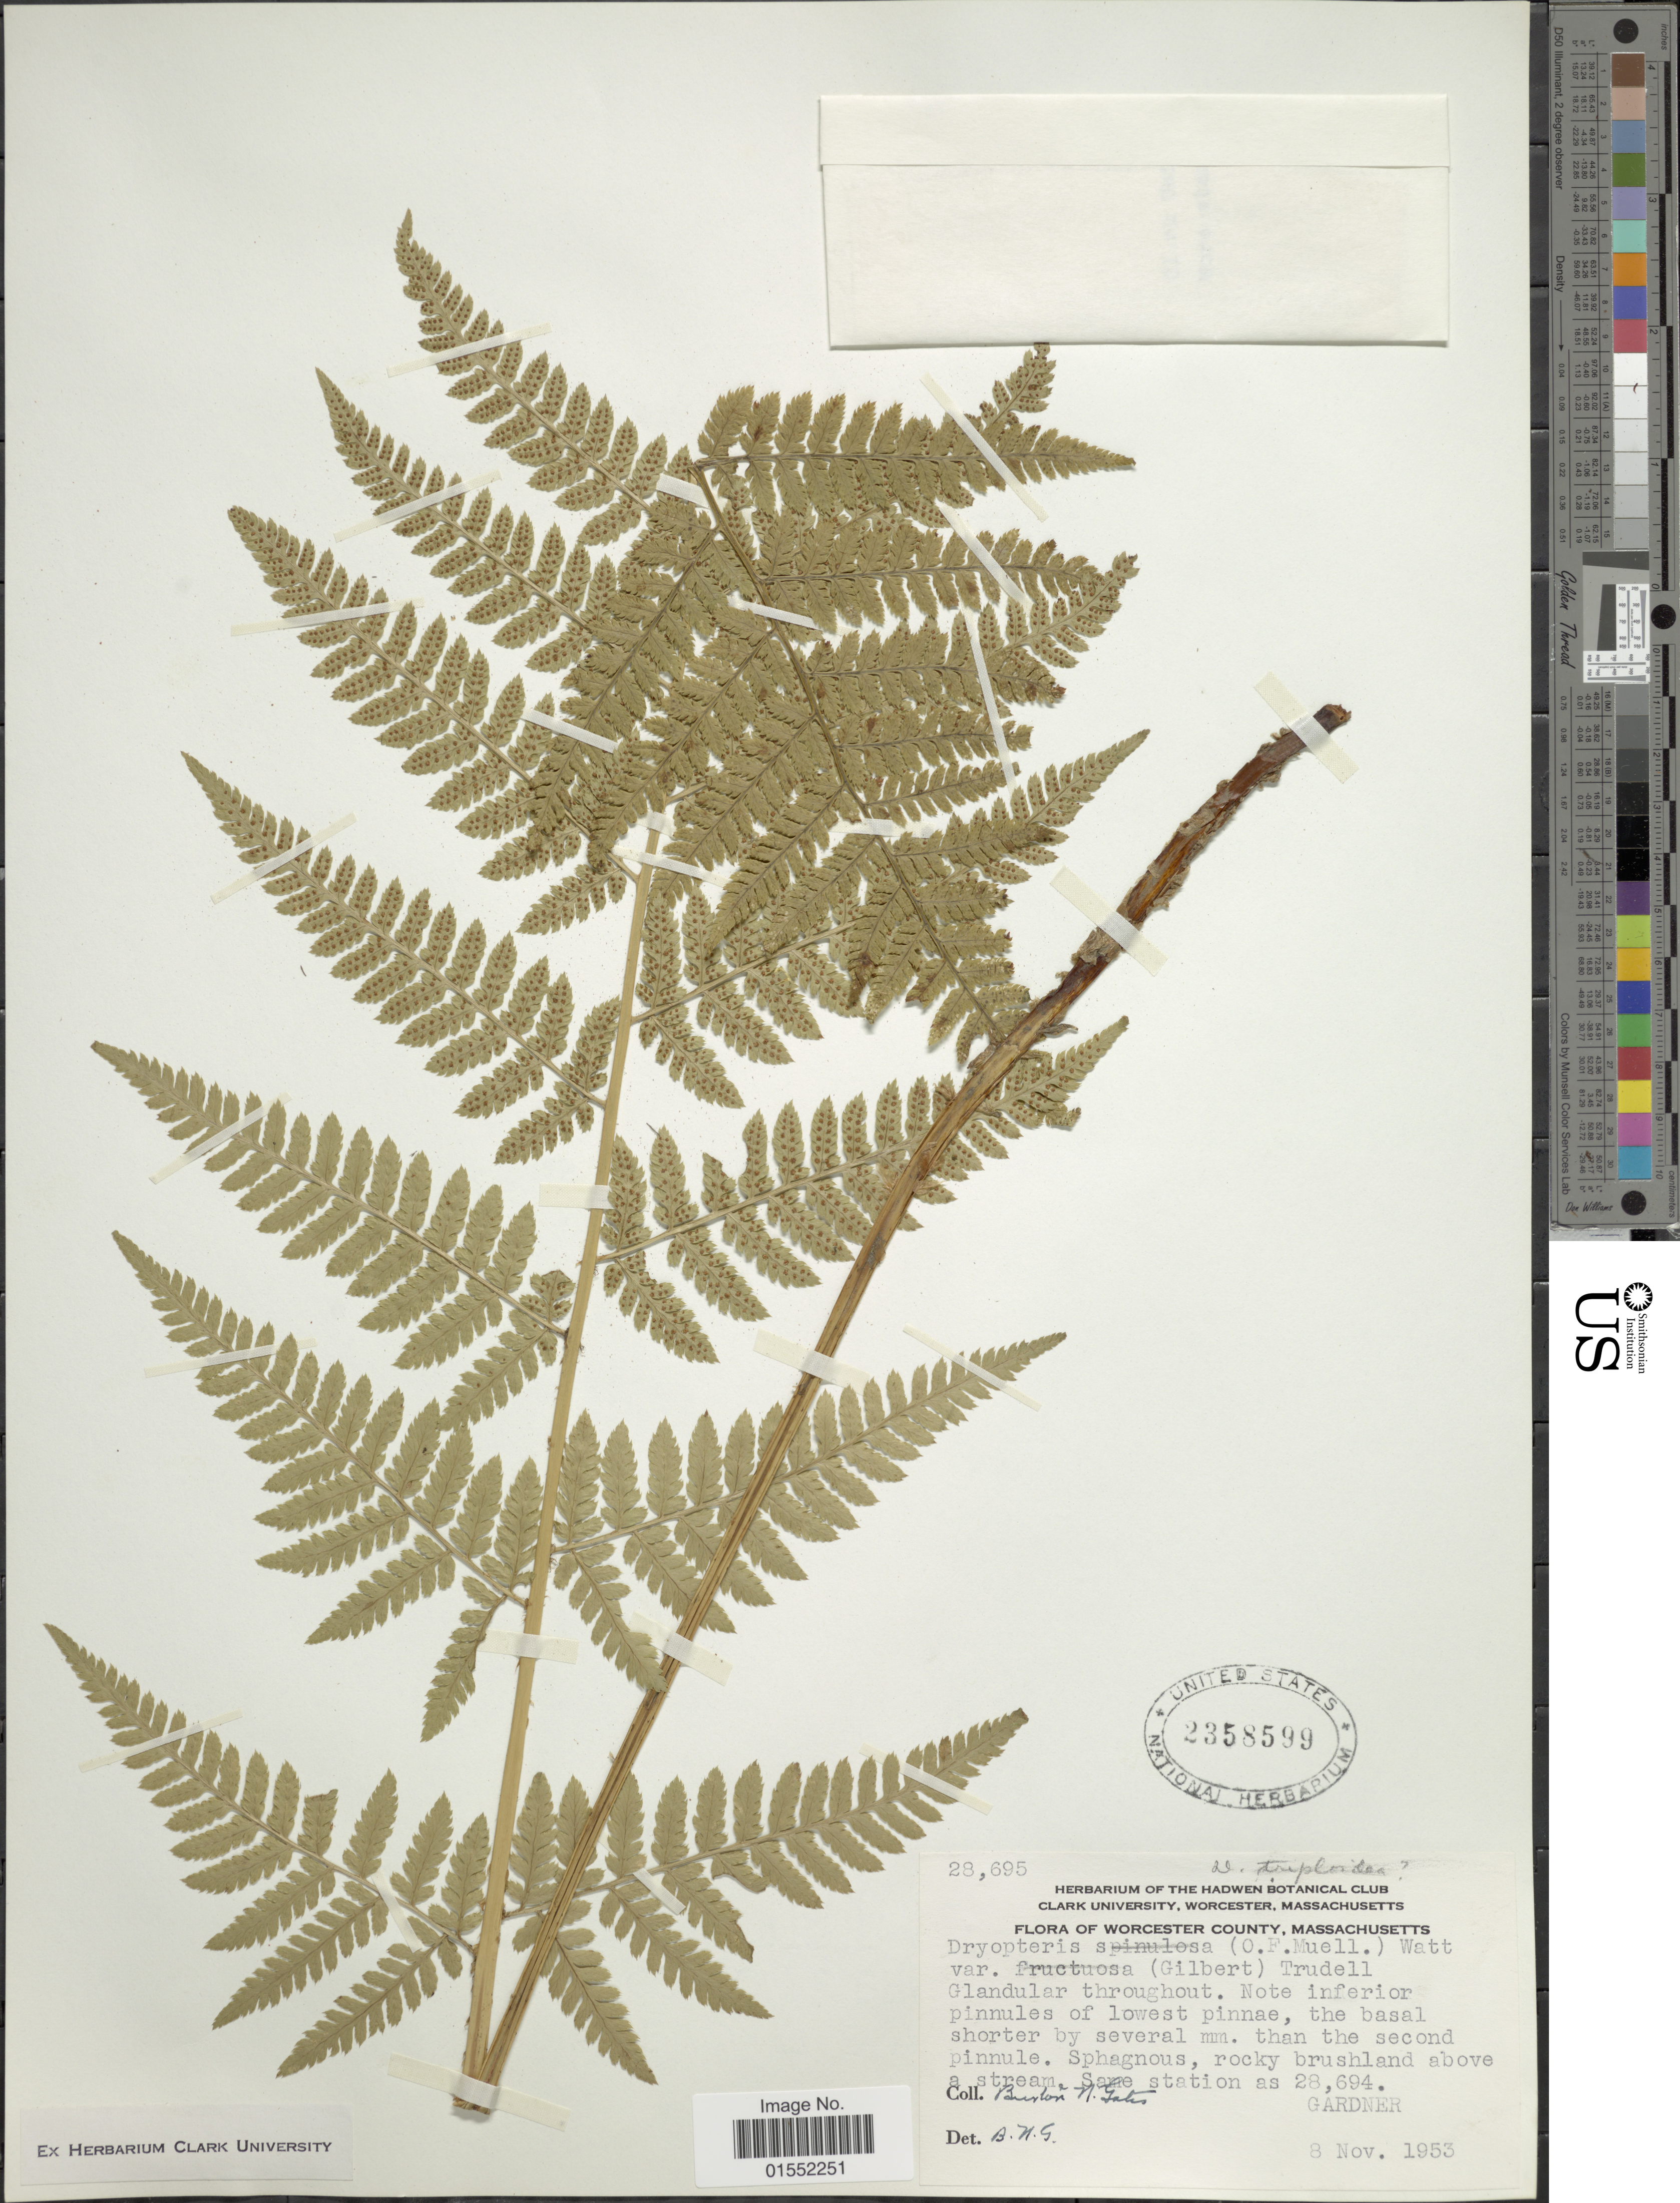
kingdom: Plantae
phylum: Tracheophyta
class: Polypodiopsida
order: Polypodiales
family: Dryopteridaceae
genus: Dryopteris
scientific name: Dryopteris x triploidea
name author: Wherry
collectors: B. N. Gates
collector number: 28695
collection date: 1953-11-08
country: United States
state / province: Massachusetts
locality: Worcester County, Glandular throughout. Sphagnous, rocky brushland above a stream. Same station as 28,694, Gardner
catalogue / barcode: US 2358599